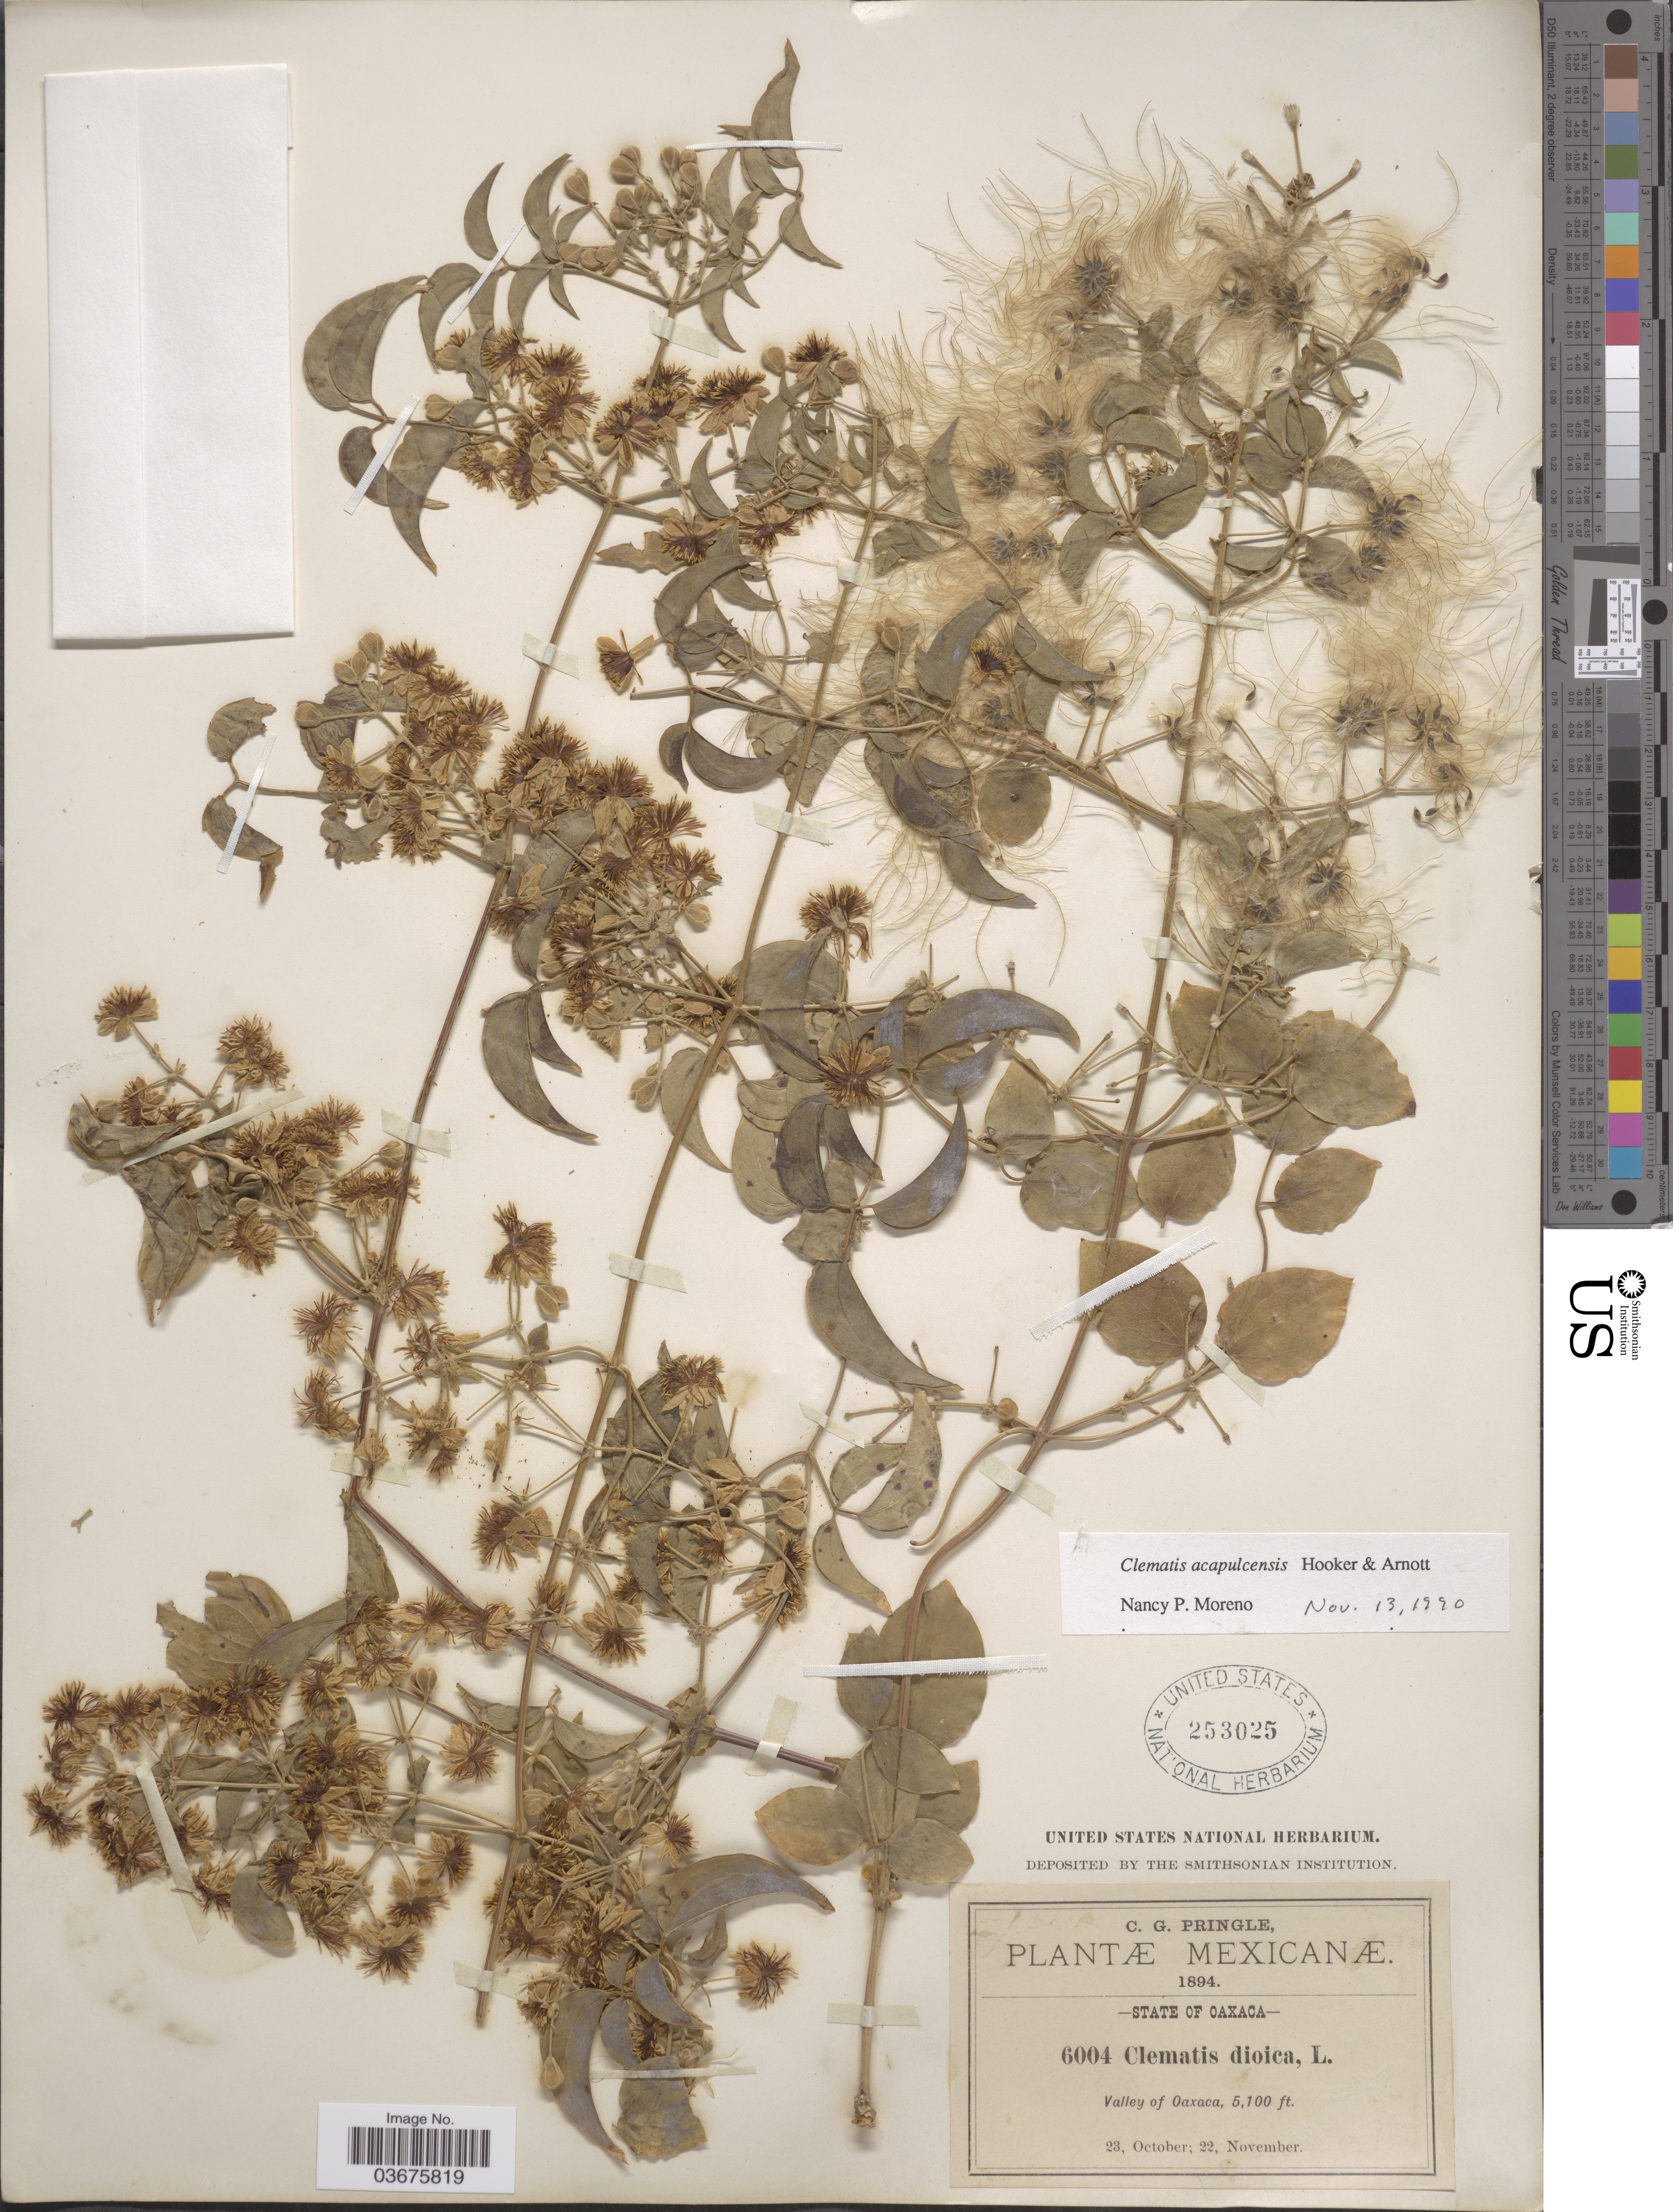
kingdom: Plantae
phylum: Tracheophyta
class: Magnoliopsida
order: Ranunculales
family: Ranunculaceae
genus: Clematis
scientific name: Clematis acapulcensis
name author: Hook. & Arn.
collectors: C. G. Pringle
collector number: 6004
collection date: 1894-10-23/1894-11-22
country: Mexico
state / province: Oaxaca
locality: Valley of Oaxaca.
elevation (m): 1554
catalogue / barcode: US 253025